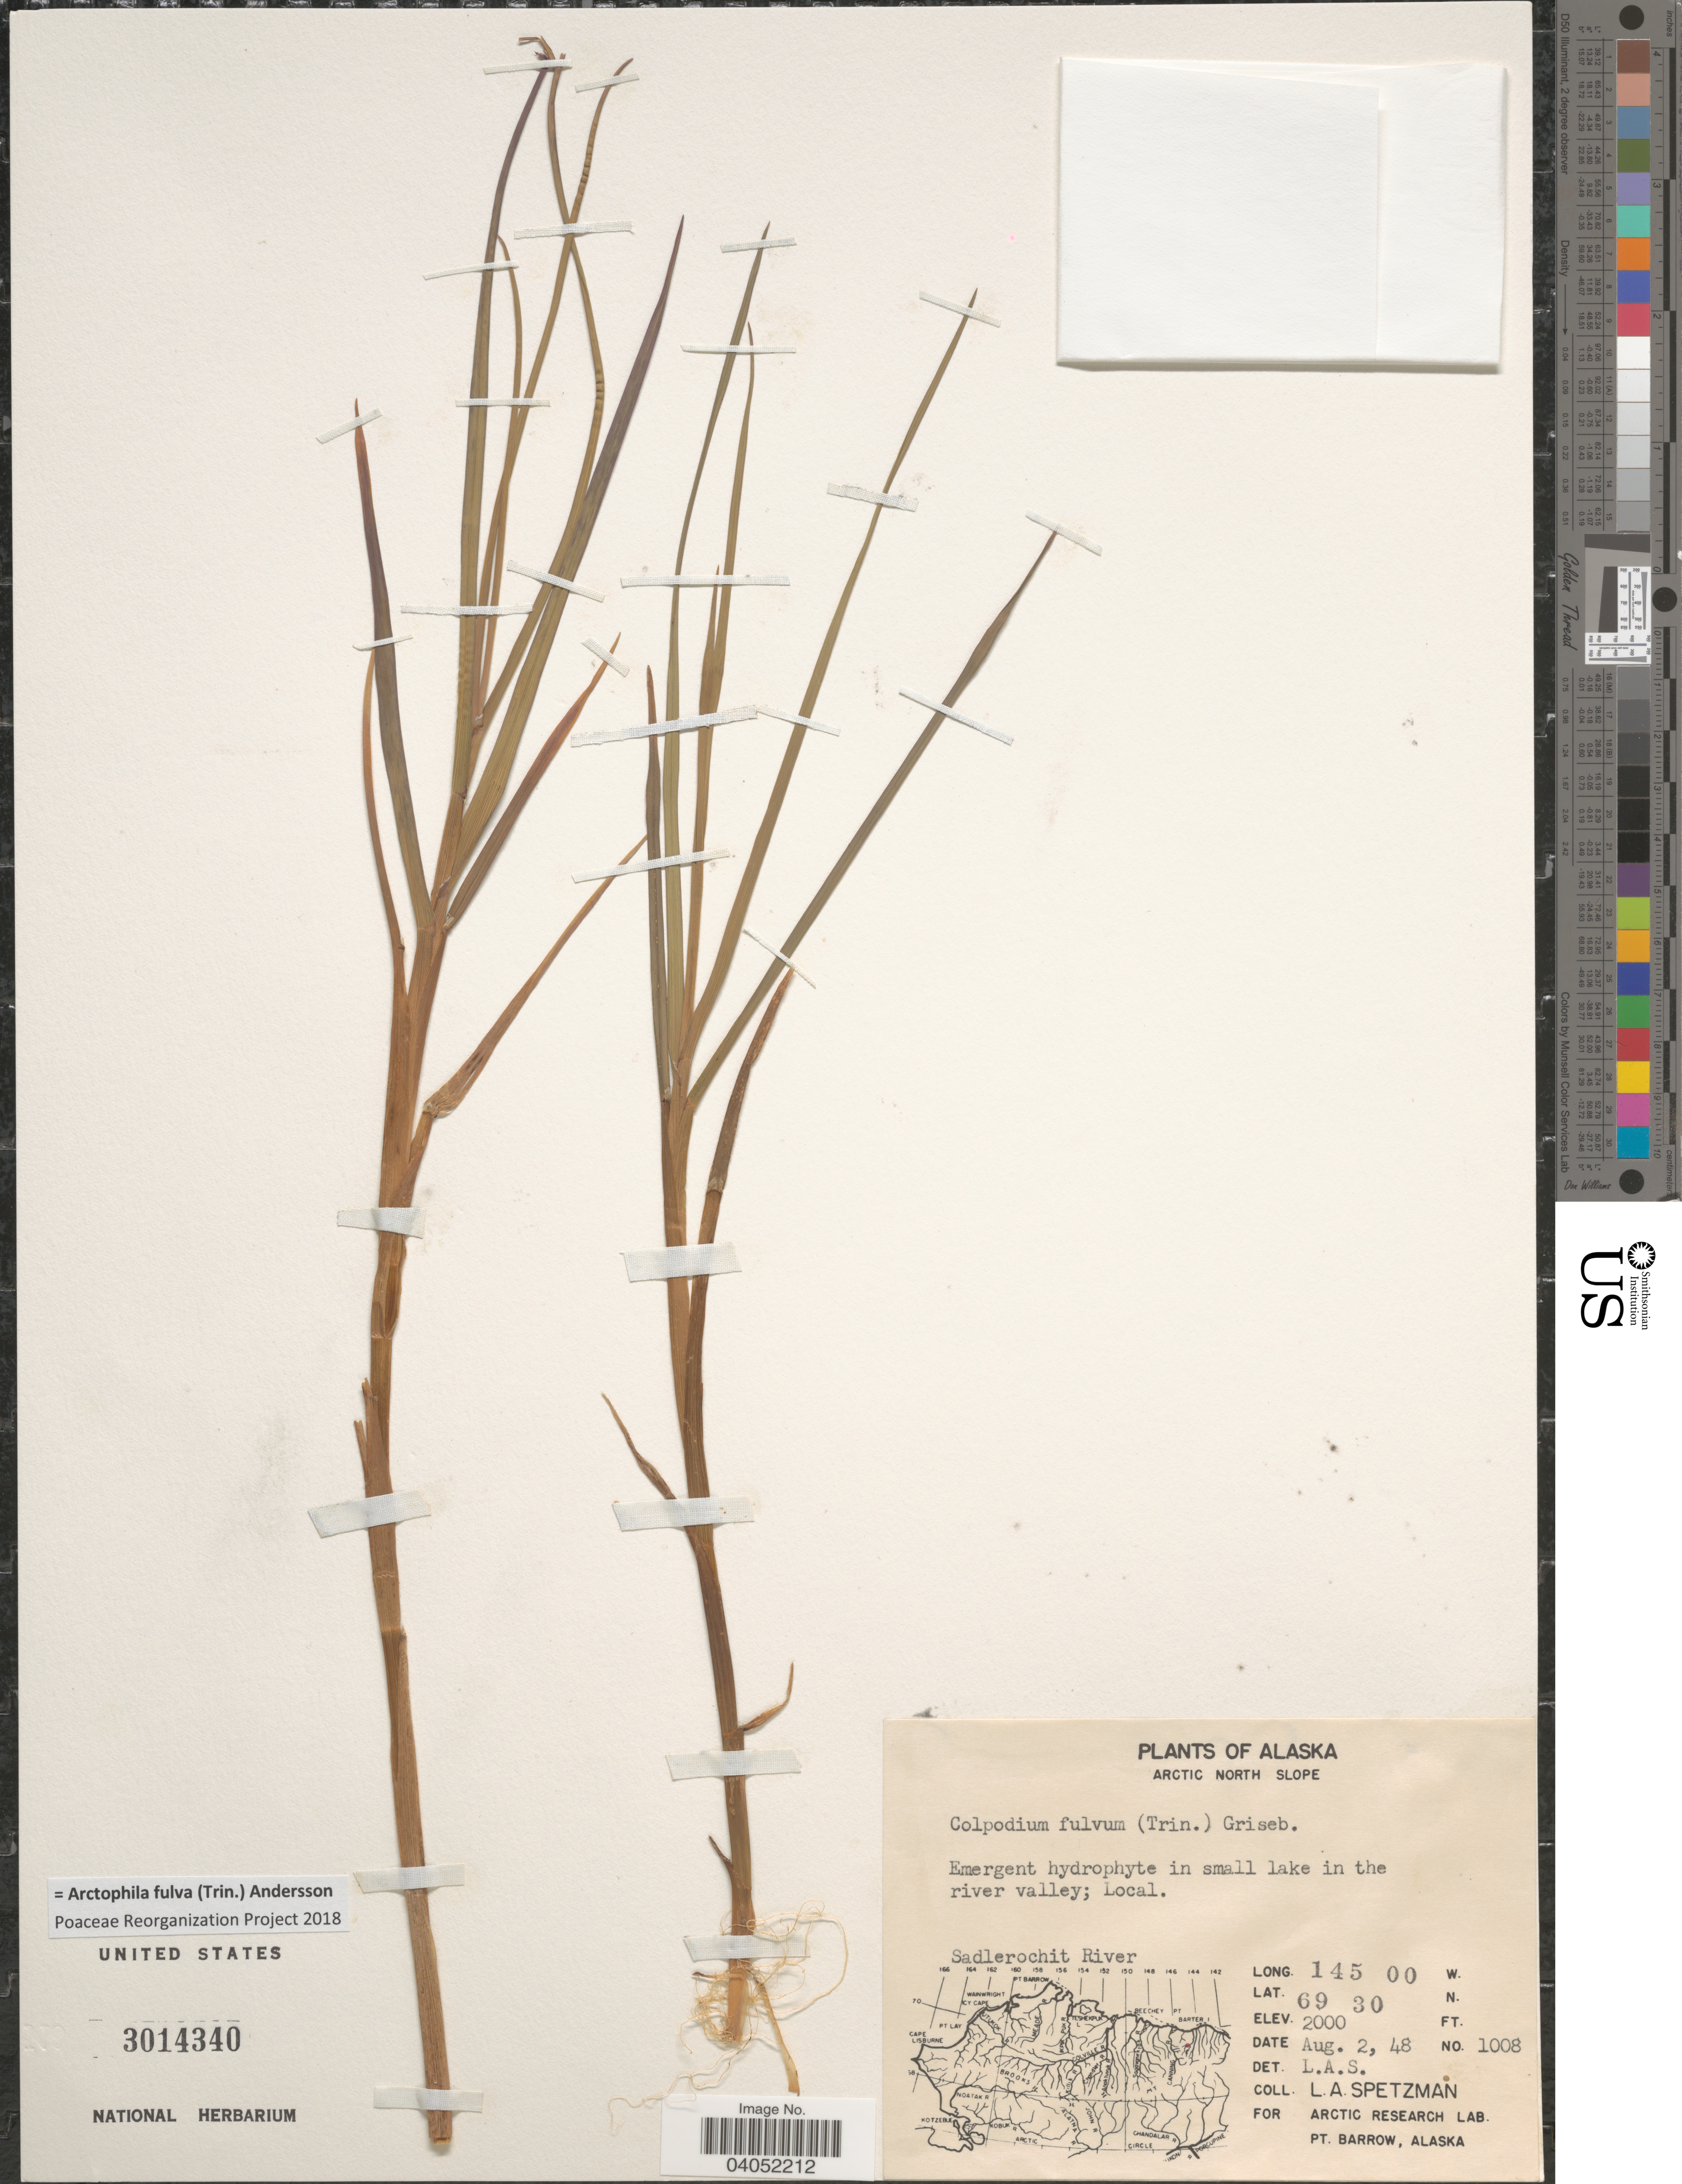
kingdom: Plantae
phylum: Tracheophyta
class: Liliopsida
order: Poales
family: Poaceae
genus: Arctophila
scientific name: Arctophila fulva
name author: (Trin.) Andersson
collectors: L. Spetzman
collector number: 1008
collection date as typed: Transcribed d/m/y: 2/8/48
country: United States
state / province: Alaska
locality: Arctic North Slope. In small lake in the river valley. Sadlerochit River.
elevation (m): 610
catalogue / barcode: US 3014340